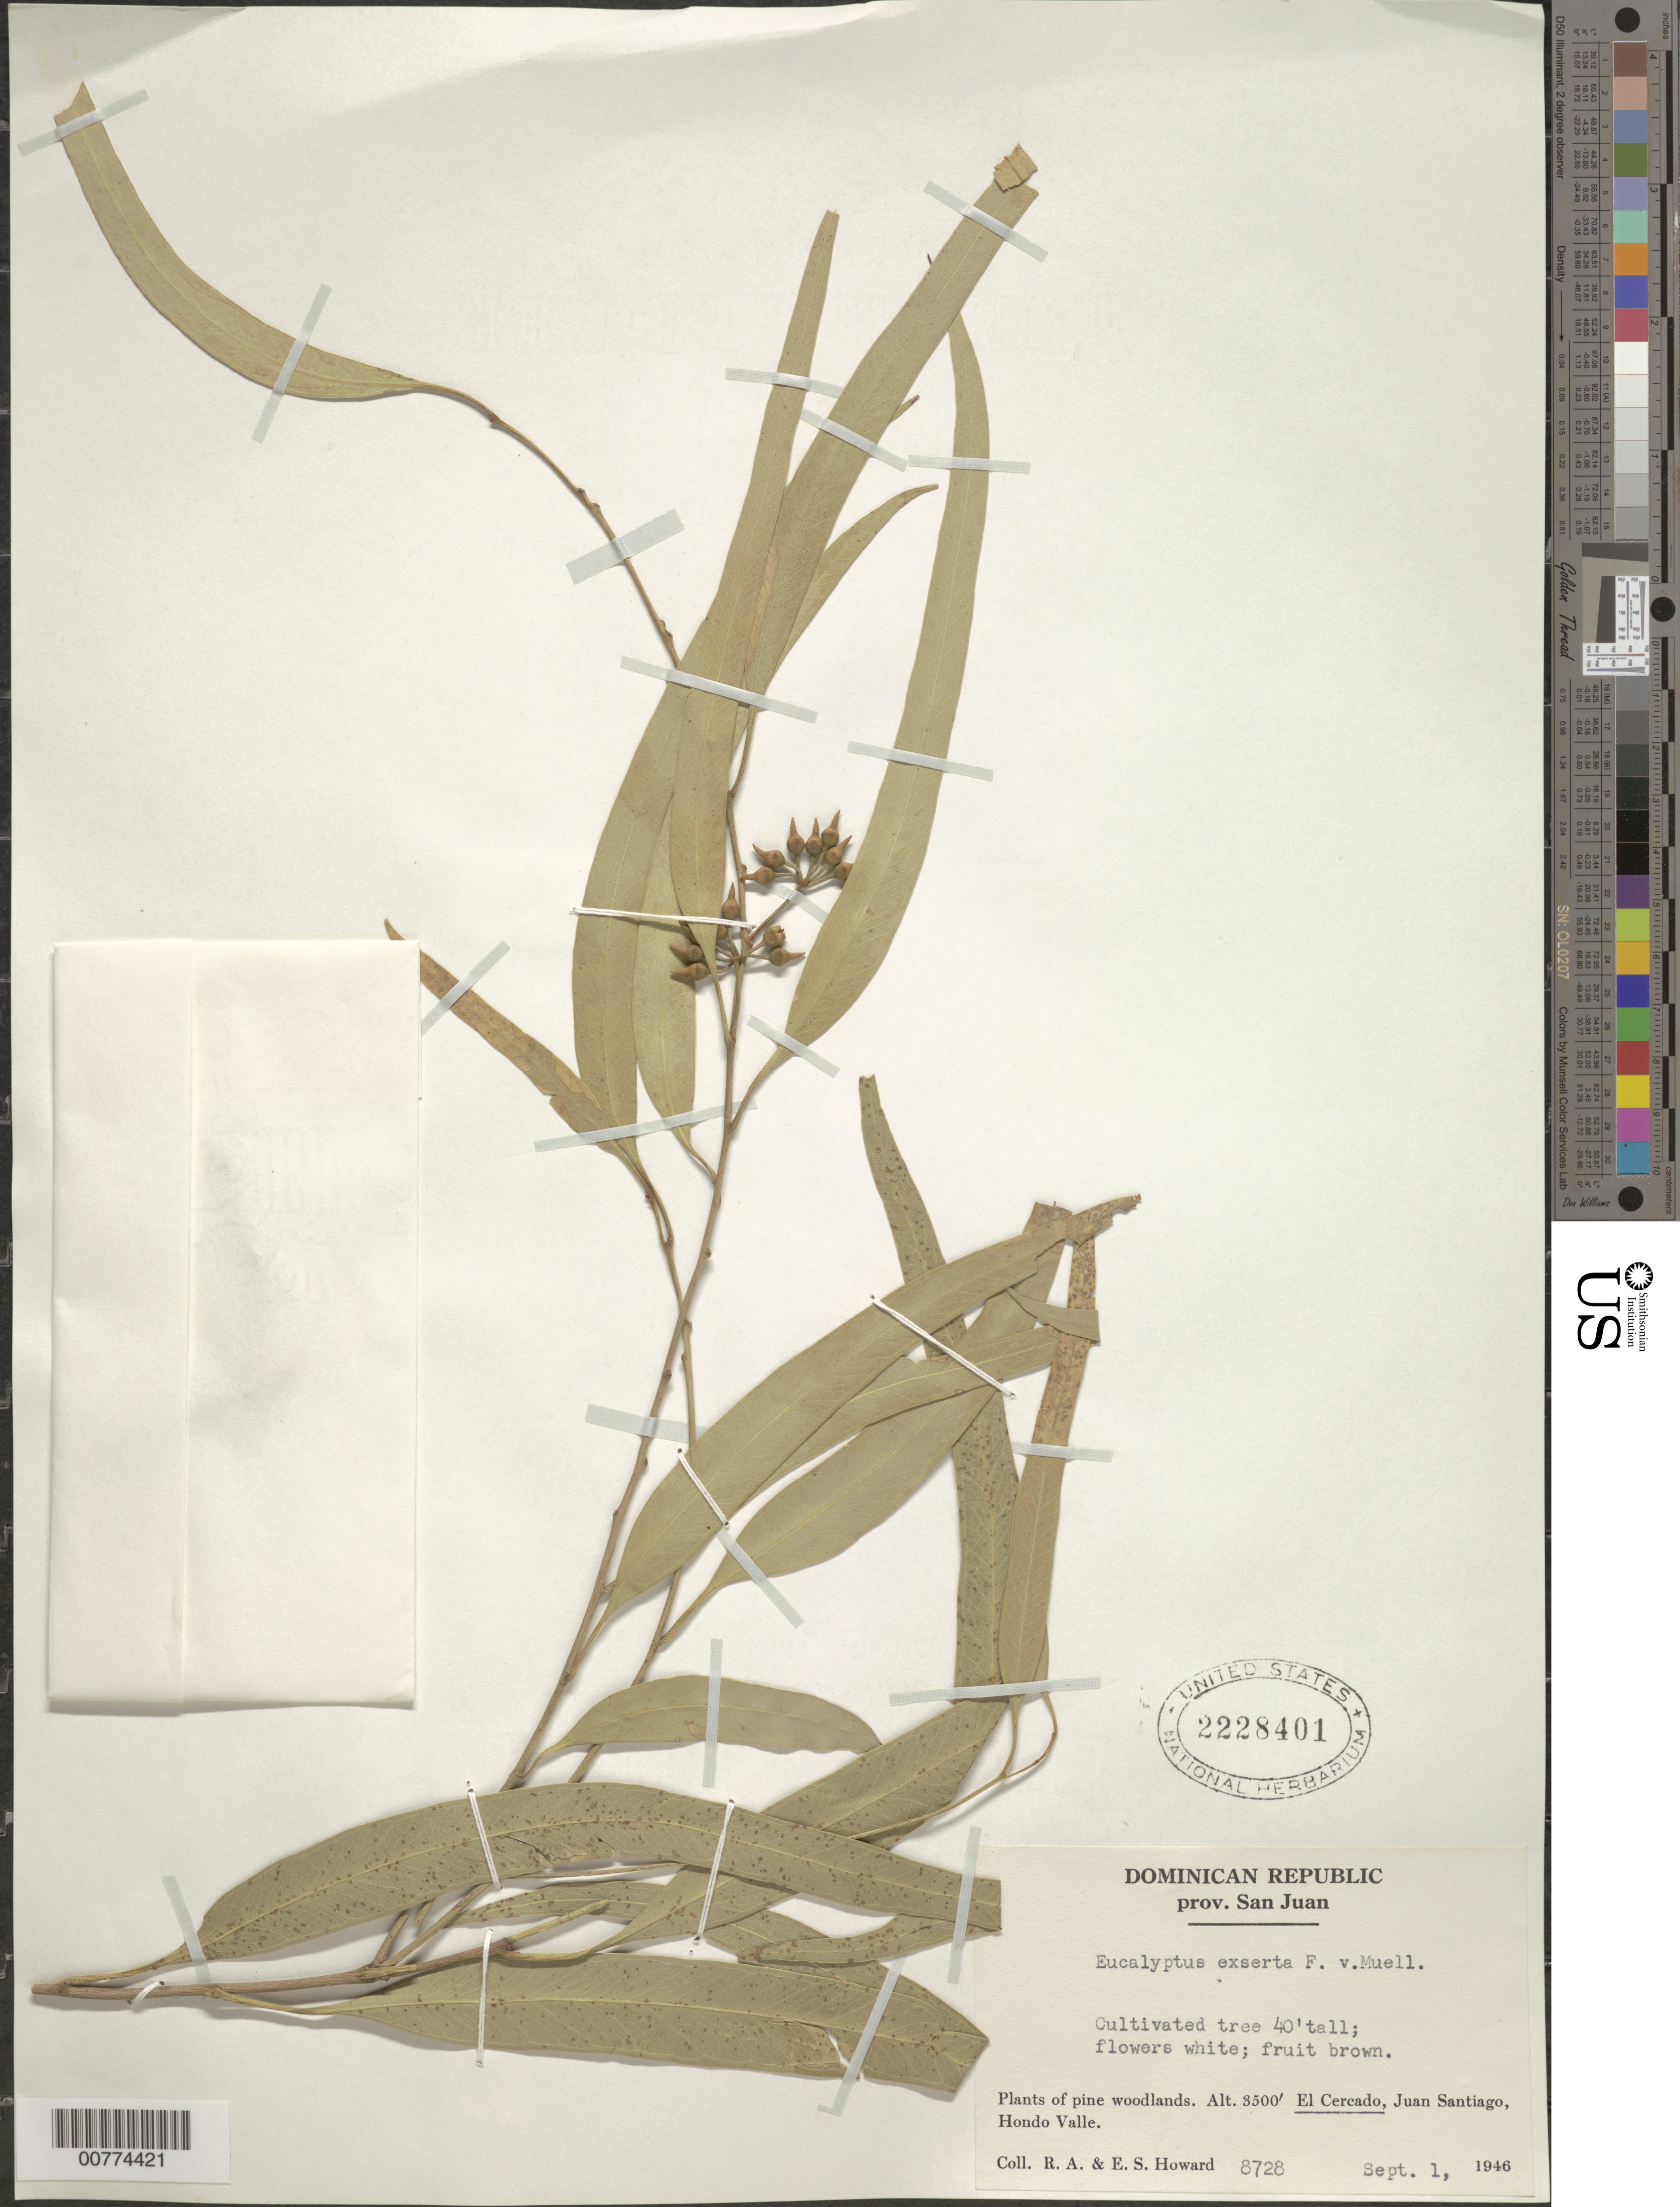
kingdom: Plantae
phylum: Tracheophyta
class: Magnoliopsida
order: Myrtales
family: Myrtaceae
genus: Eucalyptus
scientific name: Eucalyptus exserta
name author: F. Muell.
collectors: R. A. Howard & E. S. Howard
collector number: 8728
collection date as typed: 01 Sep 1946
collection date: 1946-09-01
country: Dominican Republic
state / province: San Juan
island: Hispaniola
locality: Hondo Valle, Juan Santiago, El Cercado.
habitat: Pine woodlands.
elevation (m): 1067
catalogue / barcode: US 2228401